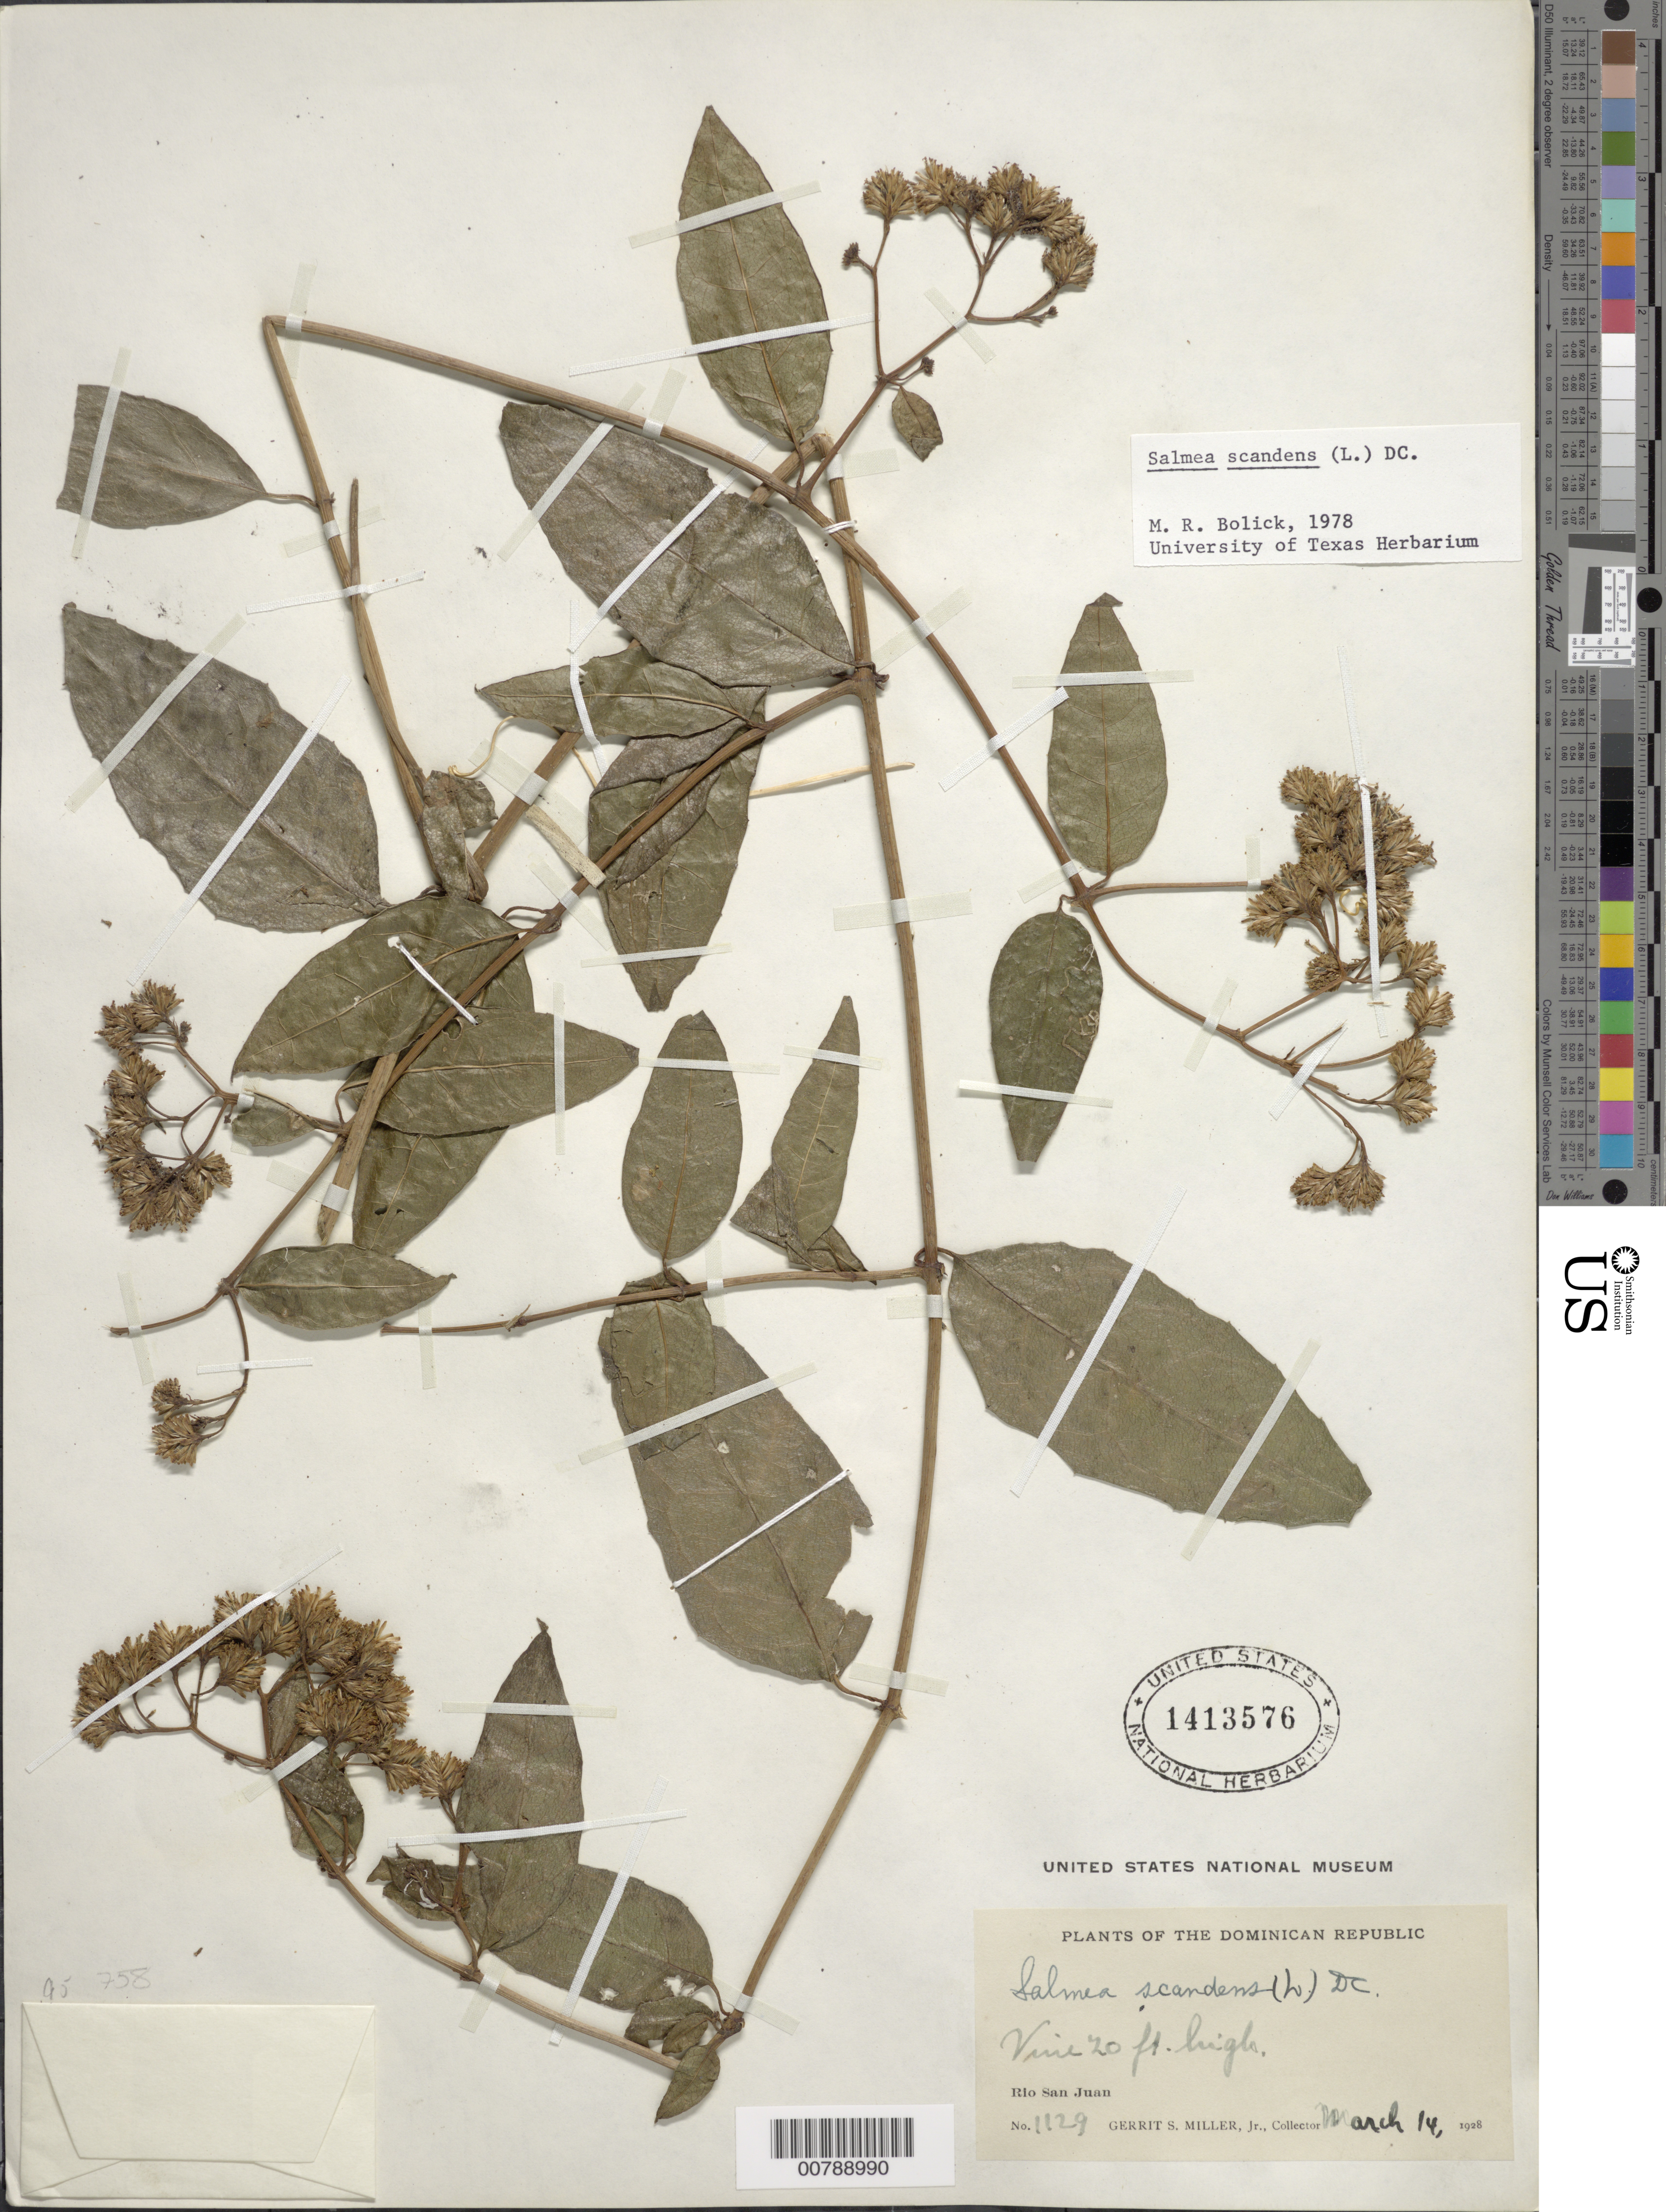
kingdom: Plantae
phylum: Tracheophyta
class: Magnoliopsida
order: Asterales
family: Asteraceae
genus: Salmea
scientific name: Salmea scandens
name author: (L.) DC.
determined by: Bolick, Margaret R., Curator (NEB), University of Nebraska State Museum (UNITED STATES)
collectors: G. S. Miller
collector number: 1129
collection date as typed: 14 Mar 1928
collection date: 1928-03-14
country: Dominican Republic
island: Hispaniola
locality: Rio San Juan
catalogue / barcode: US 1413576